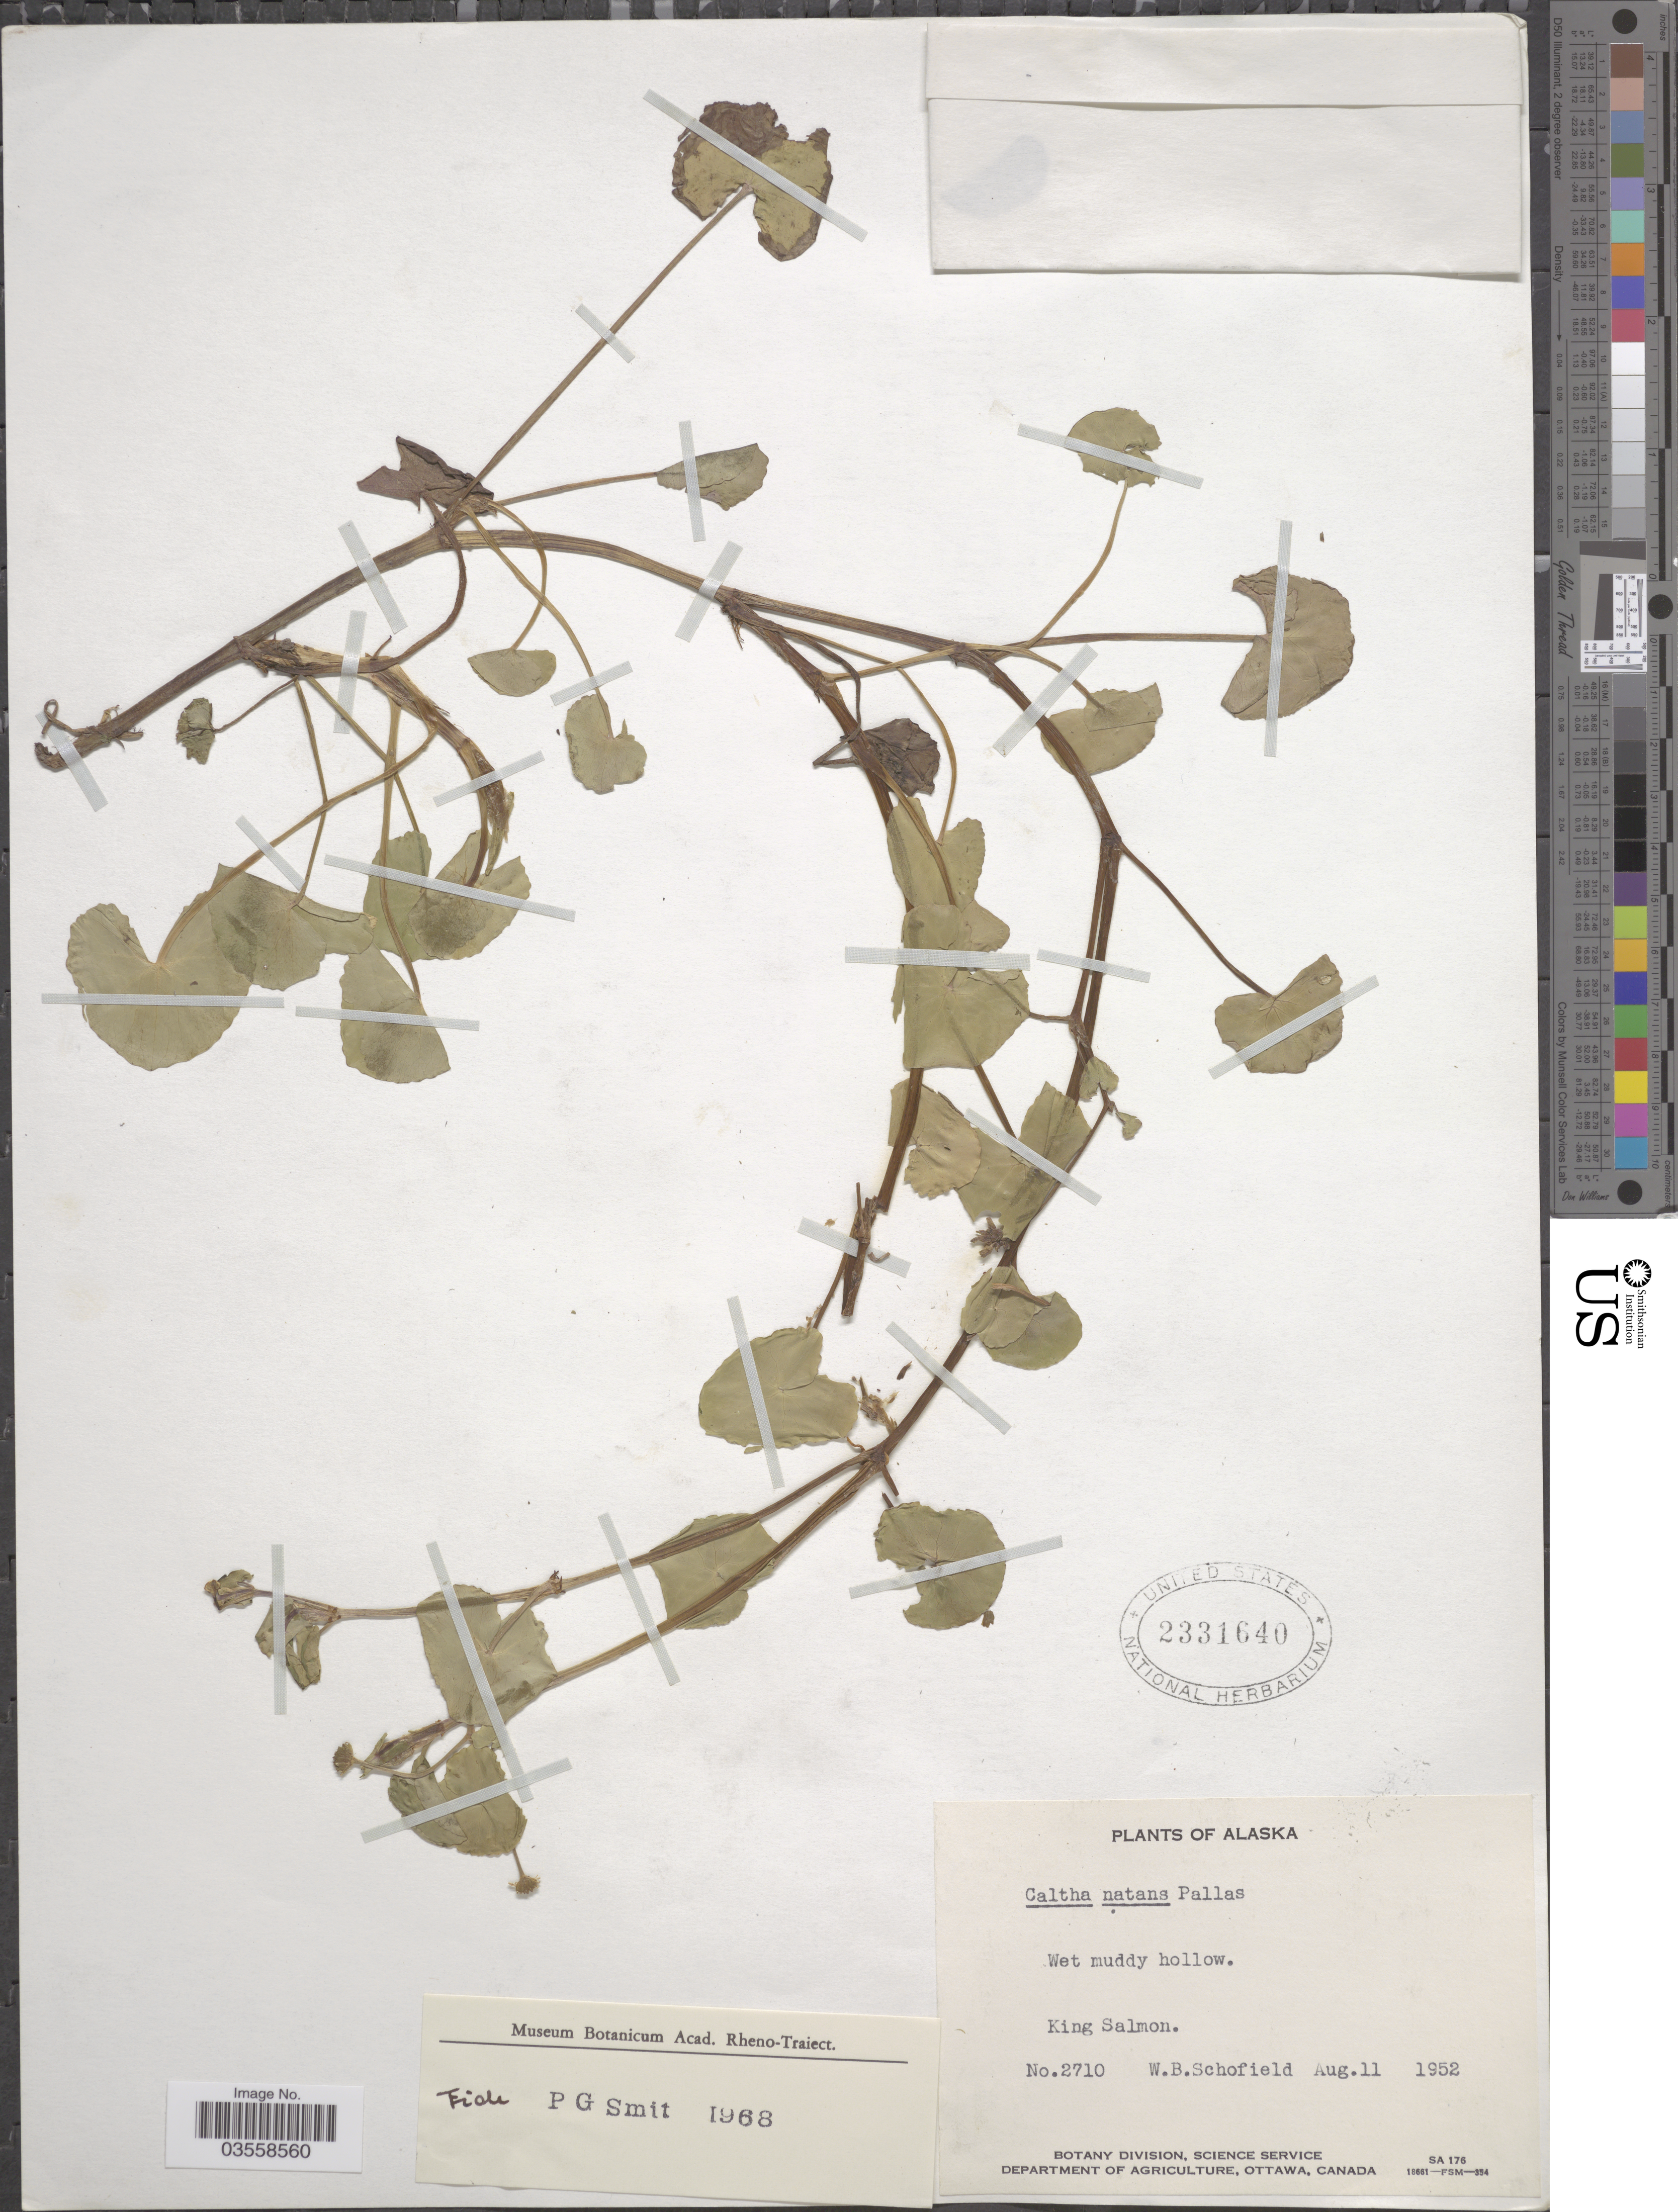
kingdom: Plantae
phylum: Tracheophyta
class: Magnoliopsida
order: Ranunculales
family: Ranunculaceae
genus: Caltha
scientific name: Caltha natans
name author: Pall.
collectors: W. Schofield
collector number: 2710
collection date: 1952-08-11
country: United States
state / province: Alaska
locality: King Salmon.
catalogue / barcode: US 2331640